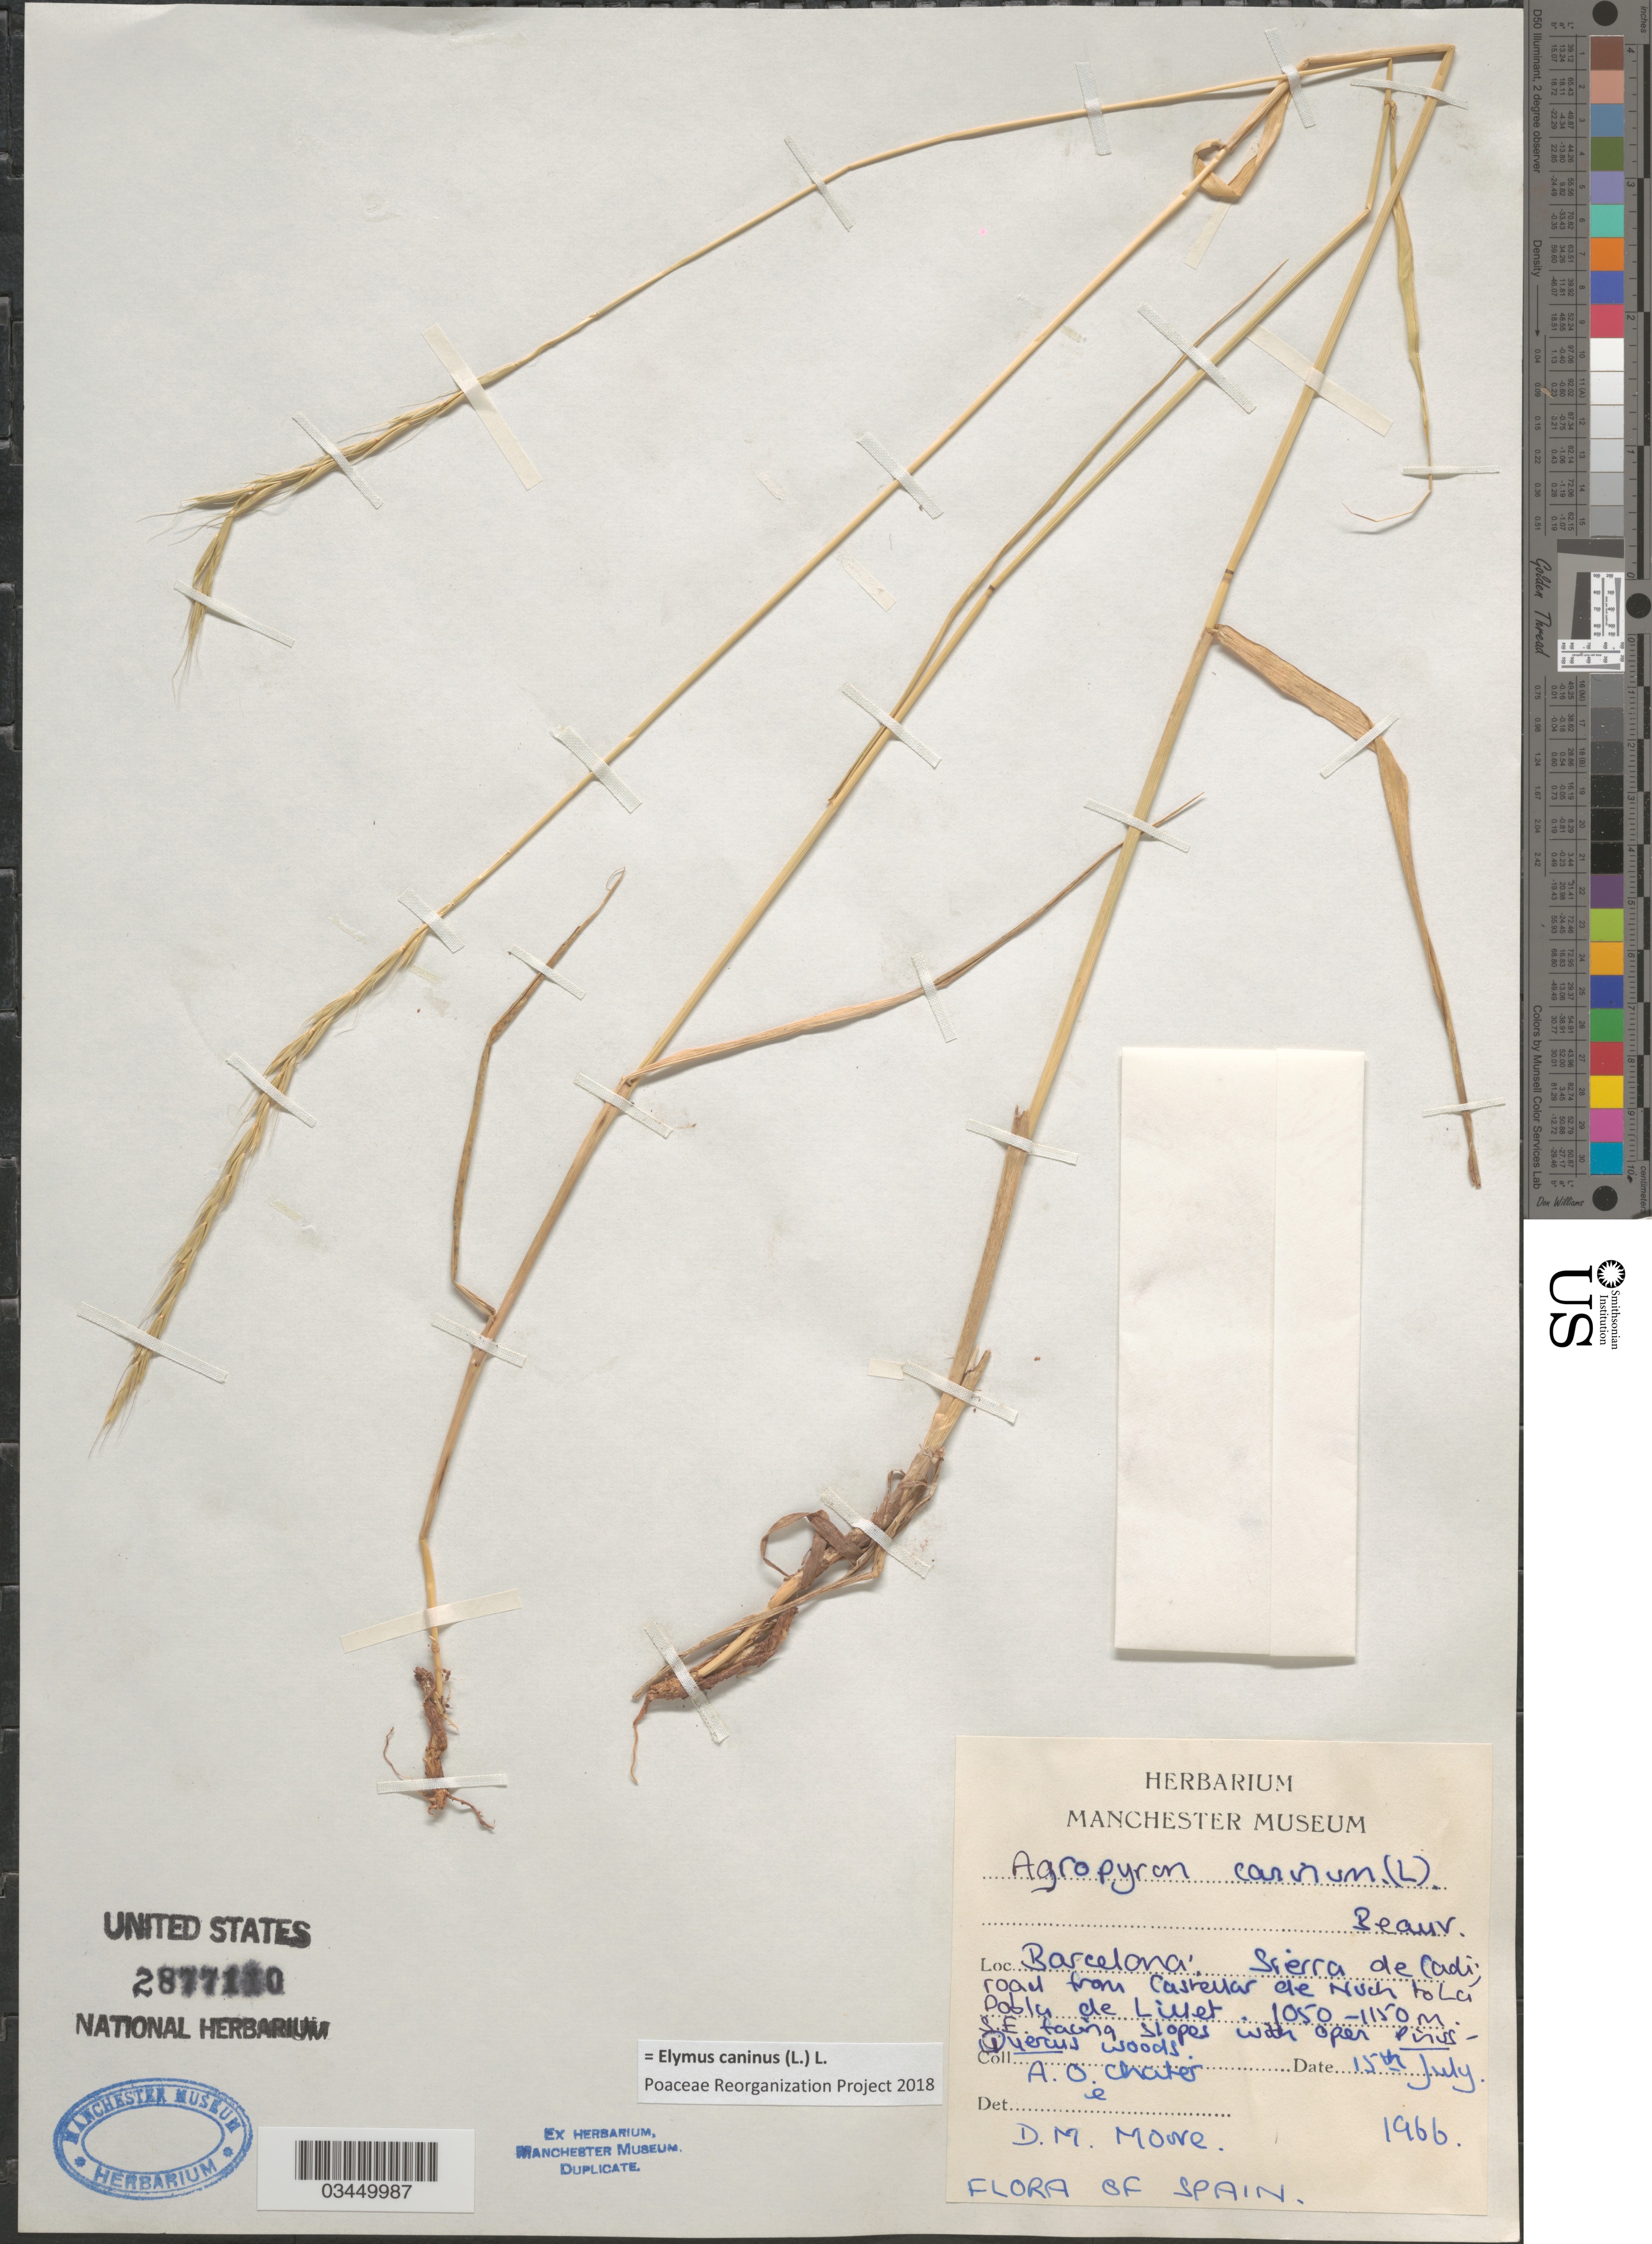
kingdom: Plantae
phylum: Tracheophyta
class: Liliopsida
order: Poales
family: Poaceae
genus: Elymus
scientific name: Elymus caninus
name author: (L.) L.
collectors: A. O. Chater & D. Moore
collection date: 1966-07-15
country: Spain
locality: Barcelona: Sierra de Cadi; road from Castellar de Nuch to La Pobla de Lillet. S.E. facing slopes.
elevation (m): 1050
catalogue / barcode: US 2877110